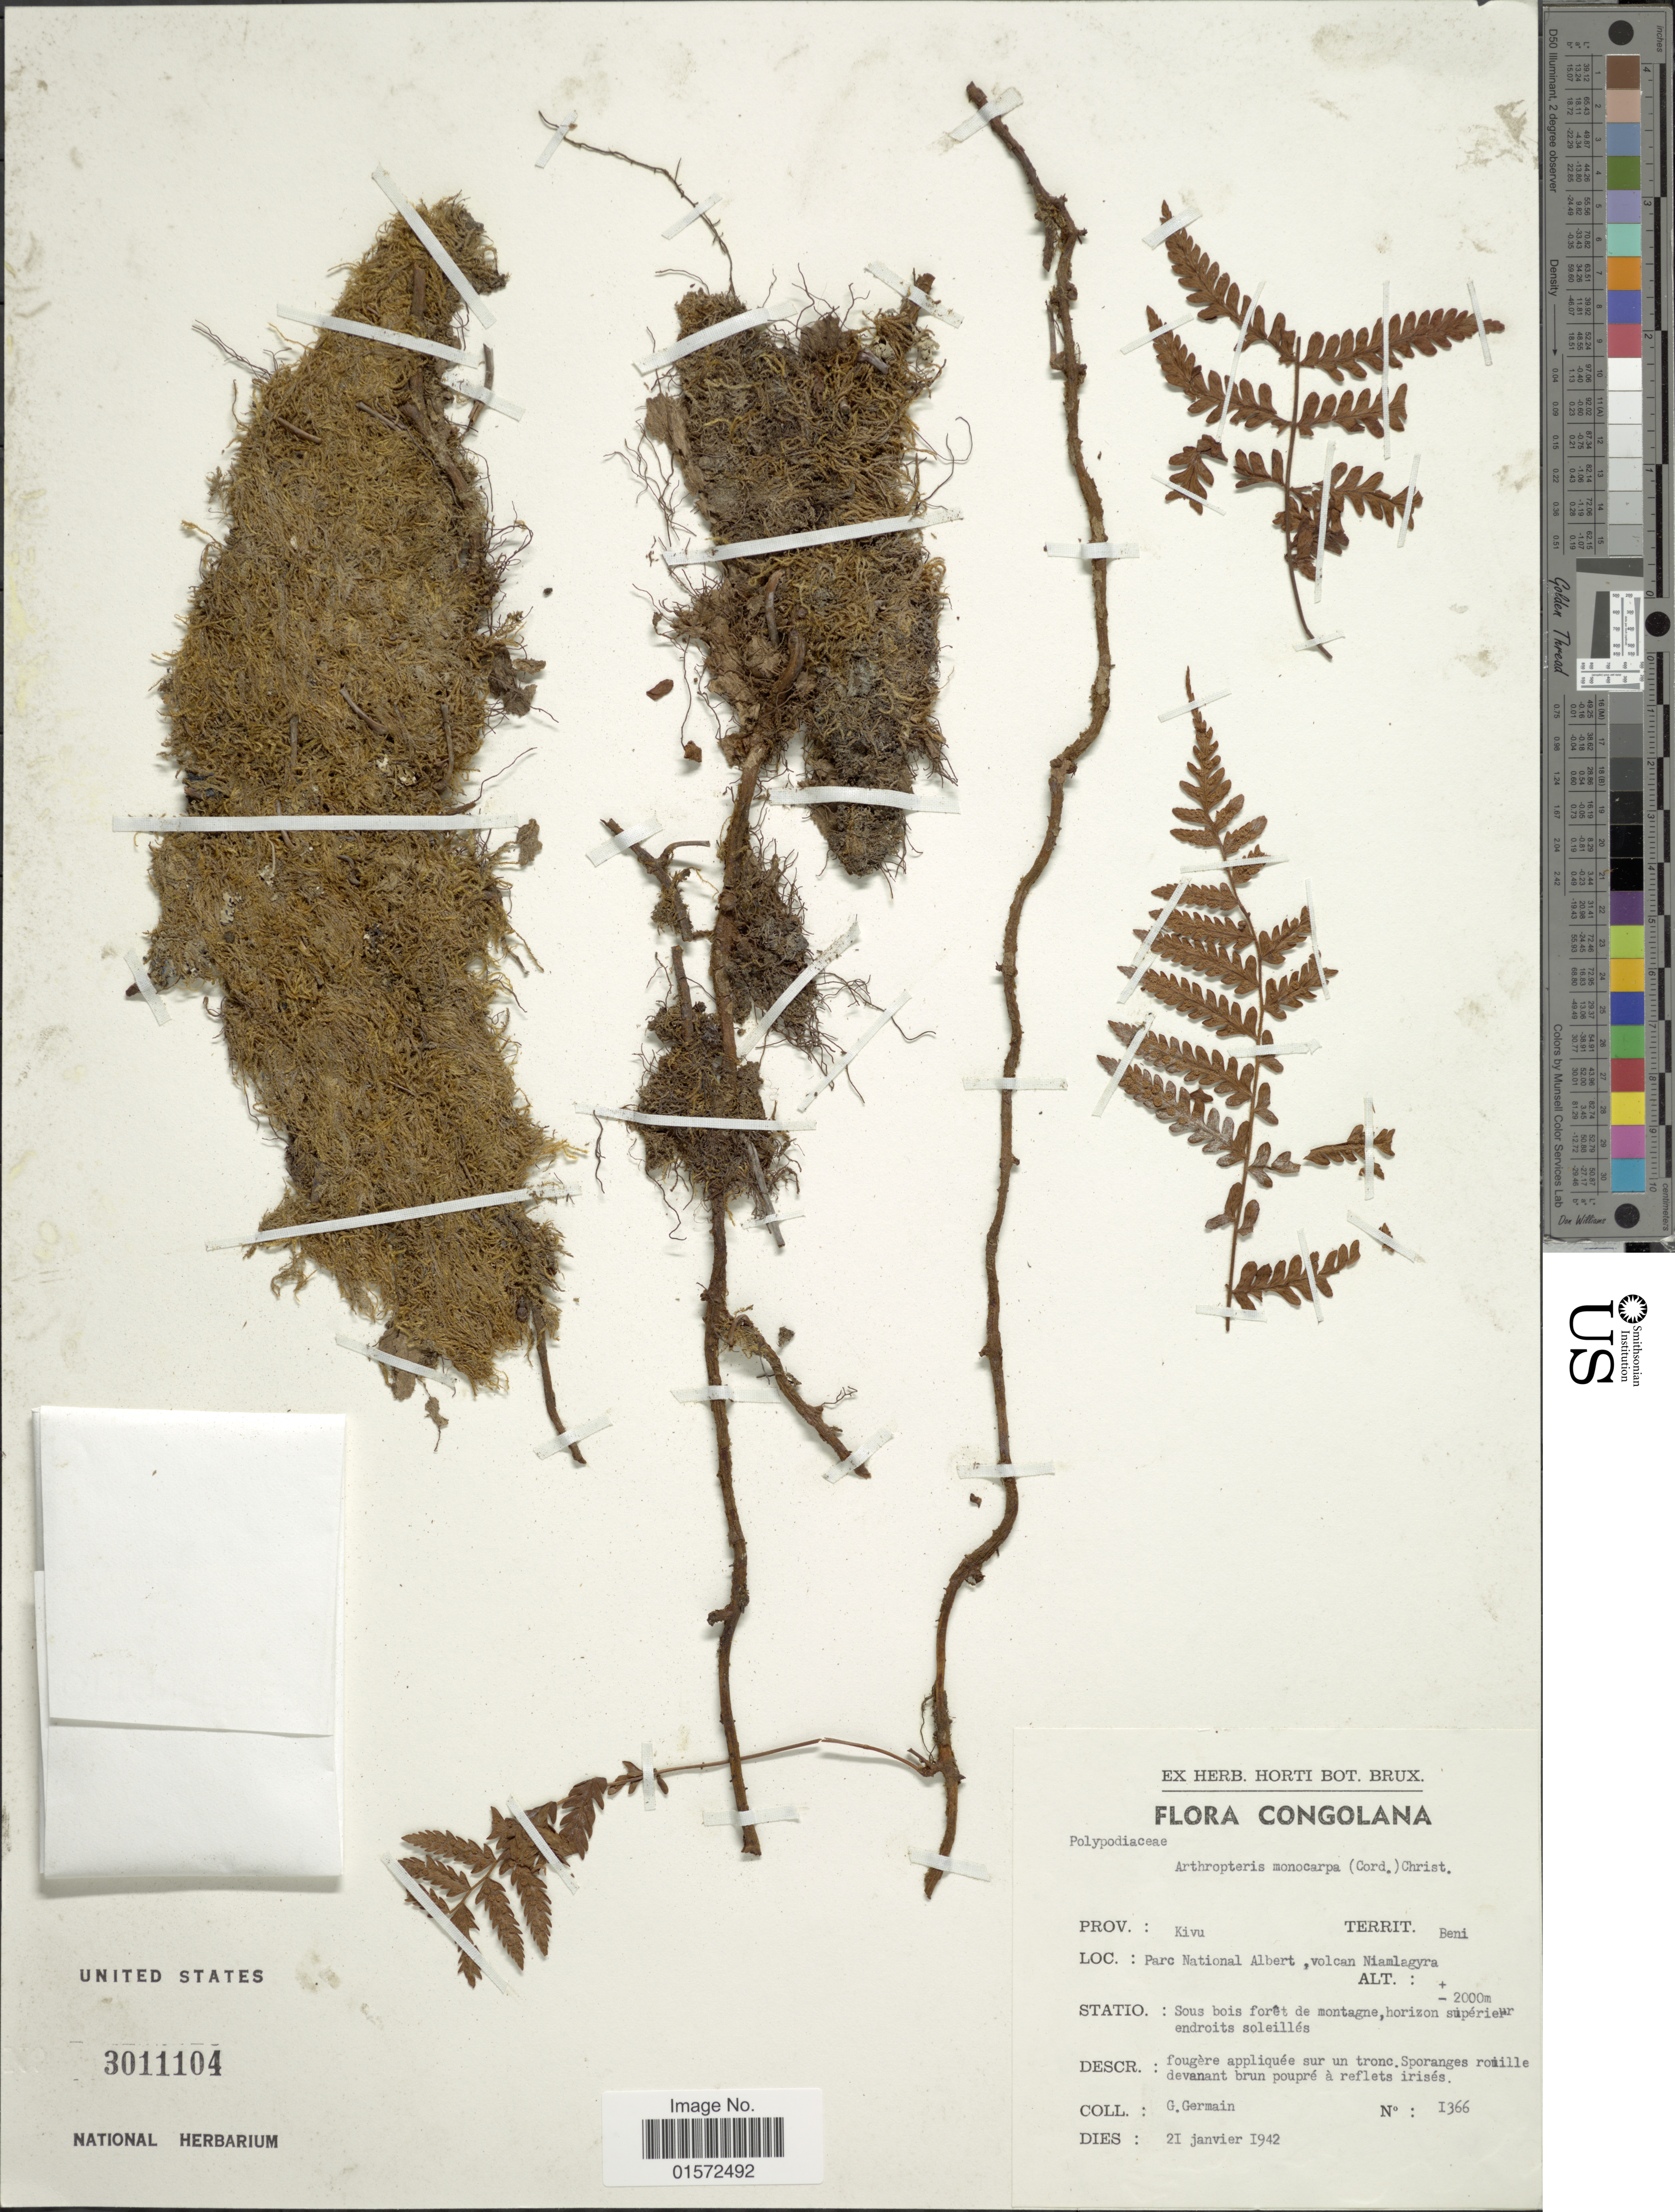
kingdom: Plantae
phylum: Tracheophyta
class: Polypodiopsida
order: Polypodiales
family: Tectariaceae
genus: Arthropteris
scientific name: Arthropteris monocarpa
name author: (Cordem.) C. Chr.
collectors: G. Germain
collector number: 1366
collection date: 1942-01-21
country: Congo, Democratic Republic of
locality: Congo,Kivu,Beni, Parc National Albert, volcan Niamlagyra, Sous bois foret de montagne, horizon superieur endroits solleilles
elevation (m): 2000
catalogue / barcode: US 3011104